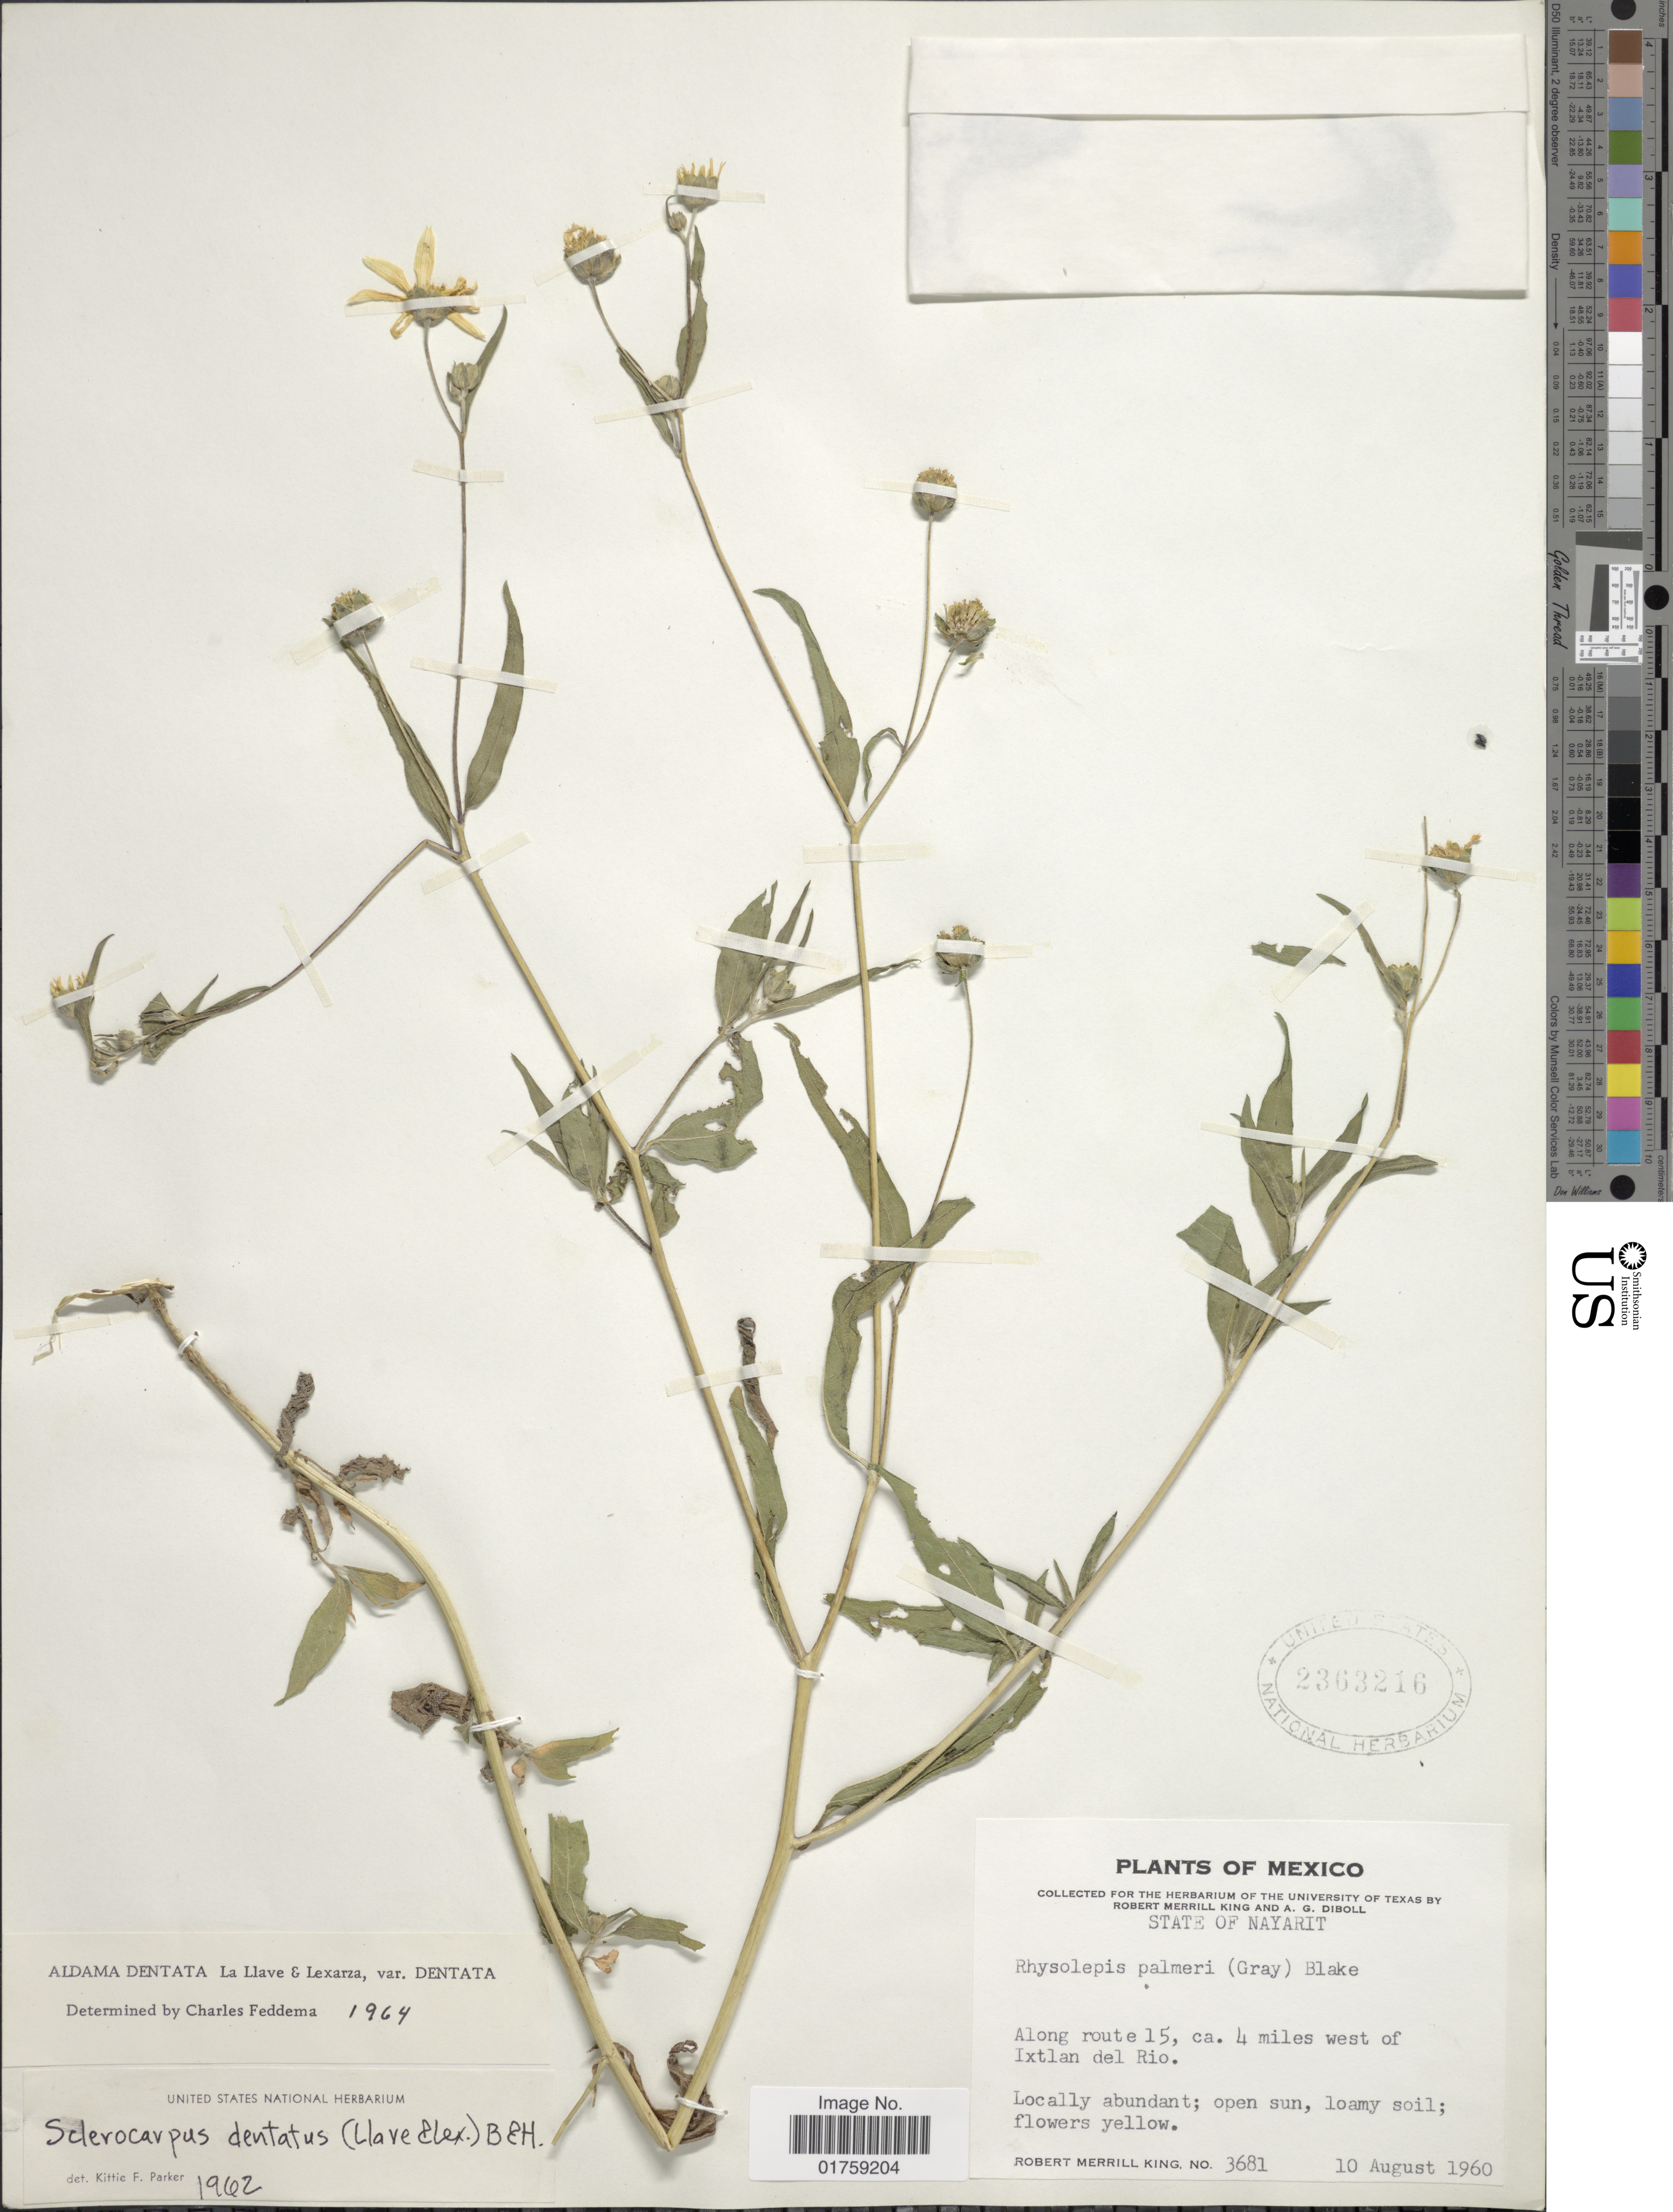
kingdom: Plantae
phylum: Tracheophyta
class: Magnoliopsida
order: Asterales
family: Asteraceae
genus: Sclerocarpus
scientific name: Sclerocarpus dentatus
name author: (La Llave) Benth. & Hook. f. ex Hemsl.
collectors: R. M. King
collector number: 3681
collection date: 1960-08-10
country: Mexico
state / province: Nayarit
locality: Along route 15, ca. 4 miles west of Ixtlan del Rio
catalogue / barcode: US 2363216